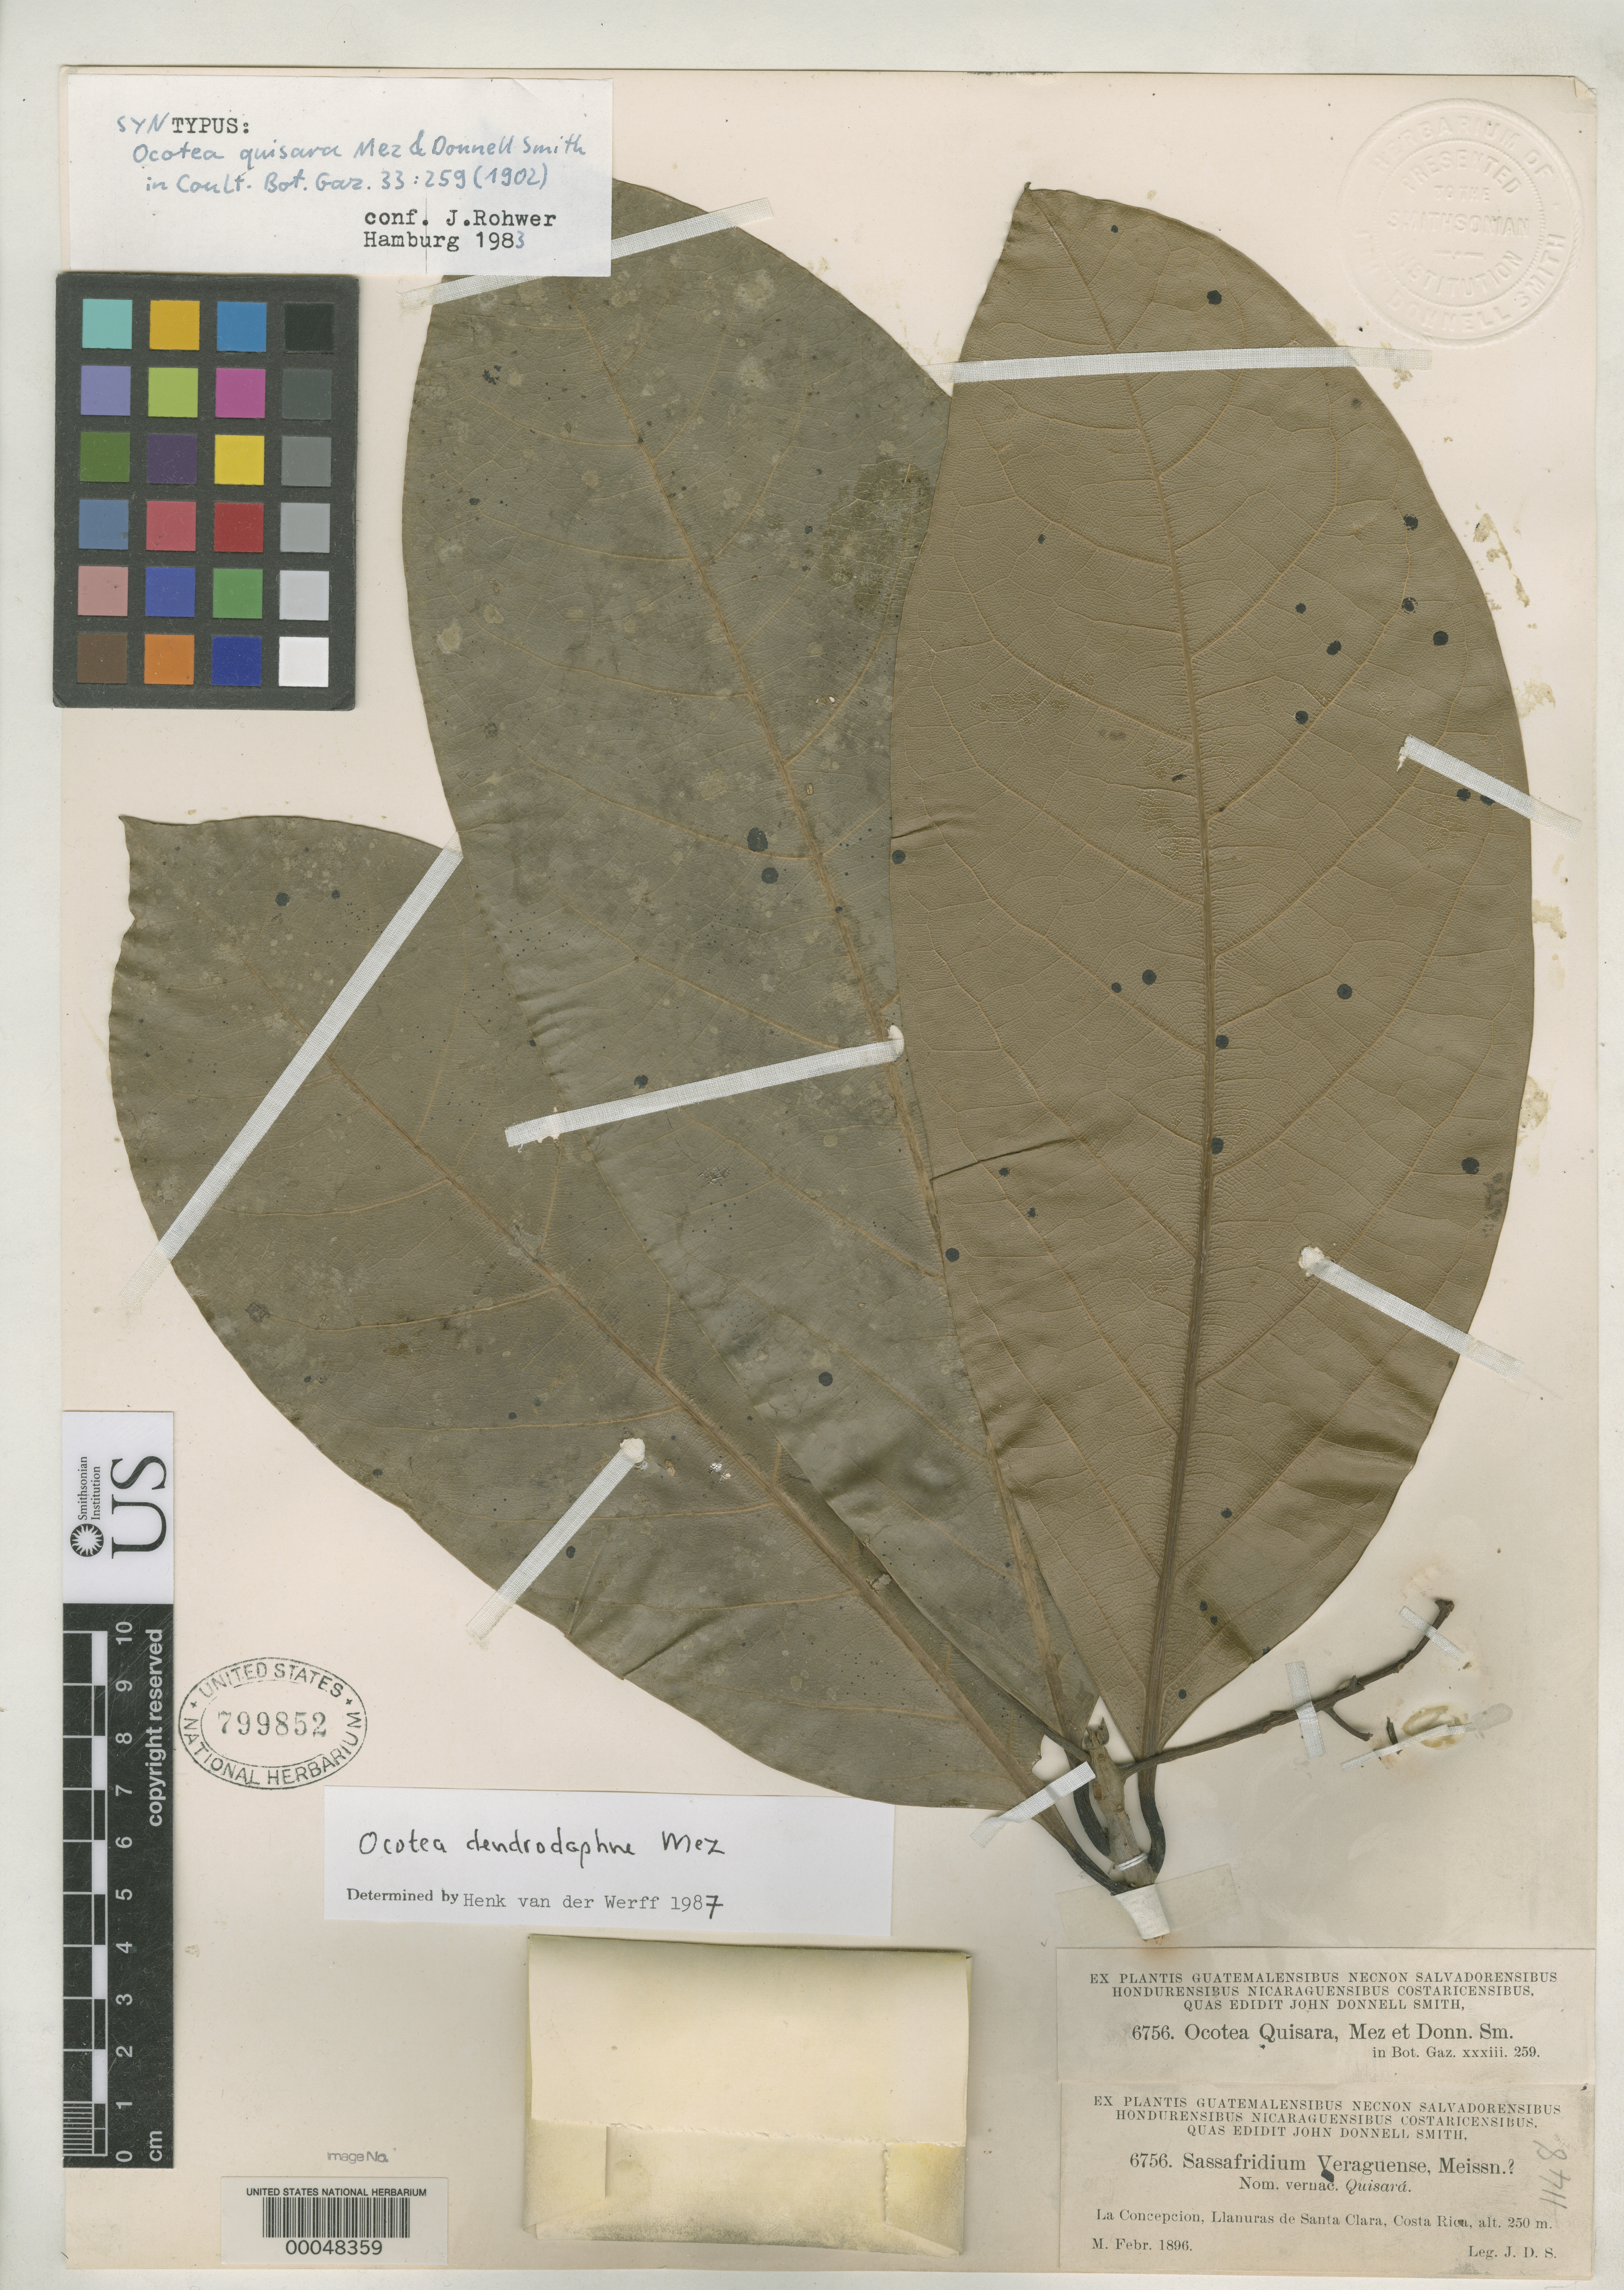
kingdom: Plantae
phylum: Tracheophyta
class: Magnoliopsida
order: Laurales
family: Lauraceae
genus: Ocotea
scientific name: Ocotea quisara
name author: Mez & Donn. Sm.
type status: Syntype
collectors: J. Donnell Smith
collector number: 6756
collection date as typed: Feb 1896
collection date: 1896-02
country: Costa Rica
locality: La Concepcion, Llanuras de Santa Clara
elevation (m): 250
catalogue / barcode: US 799852